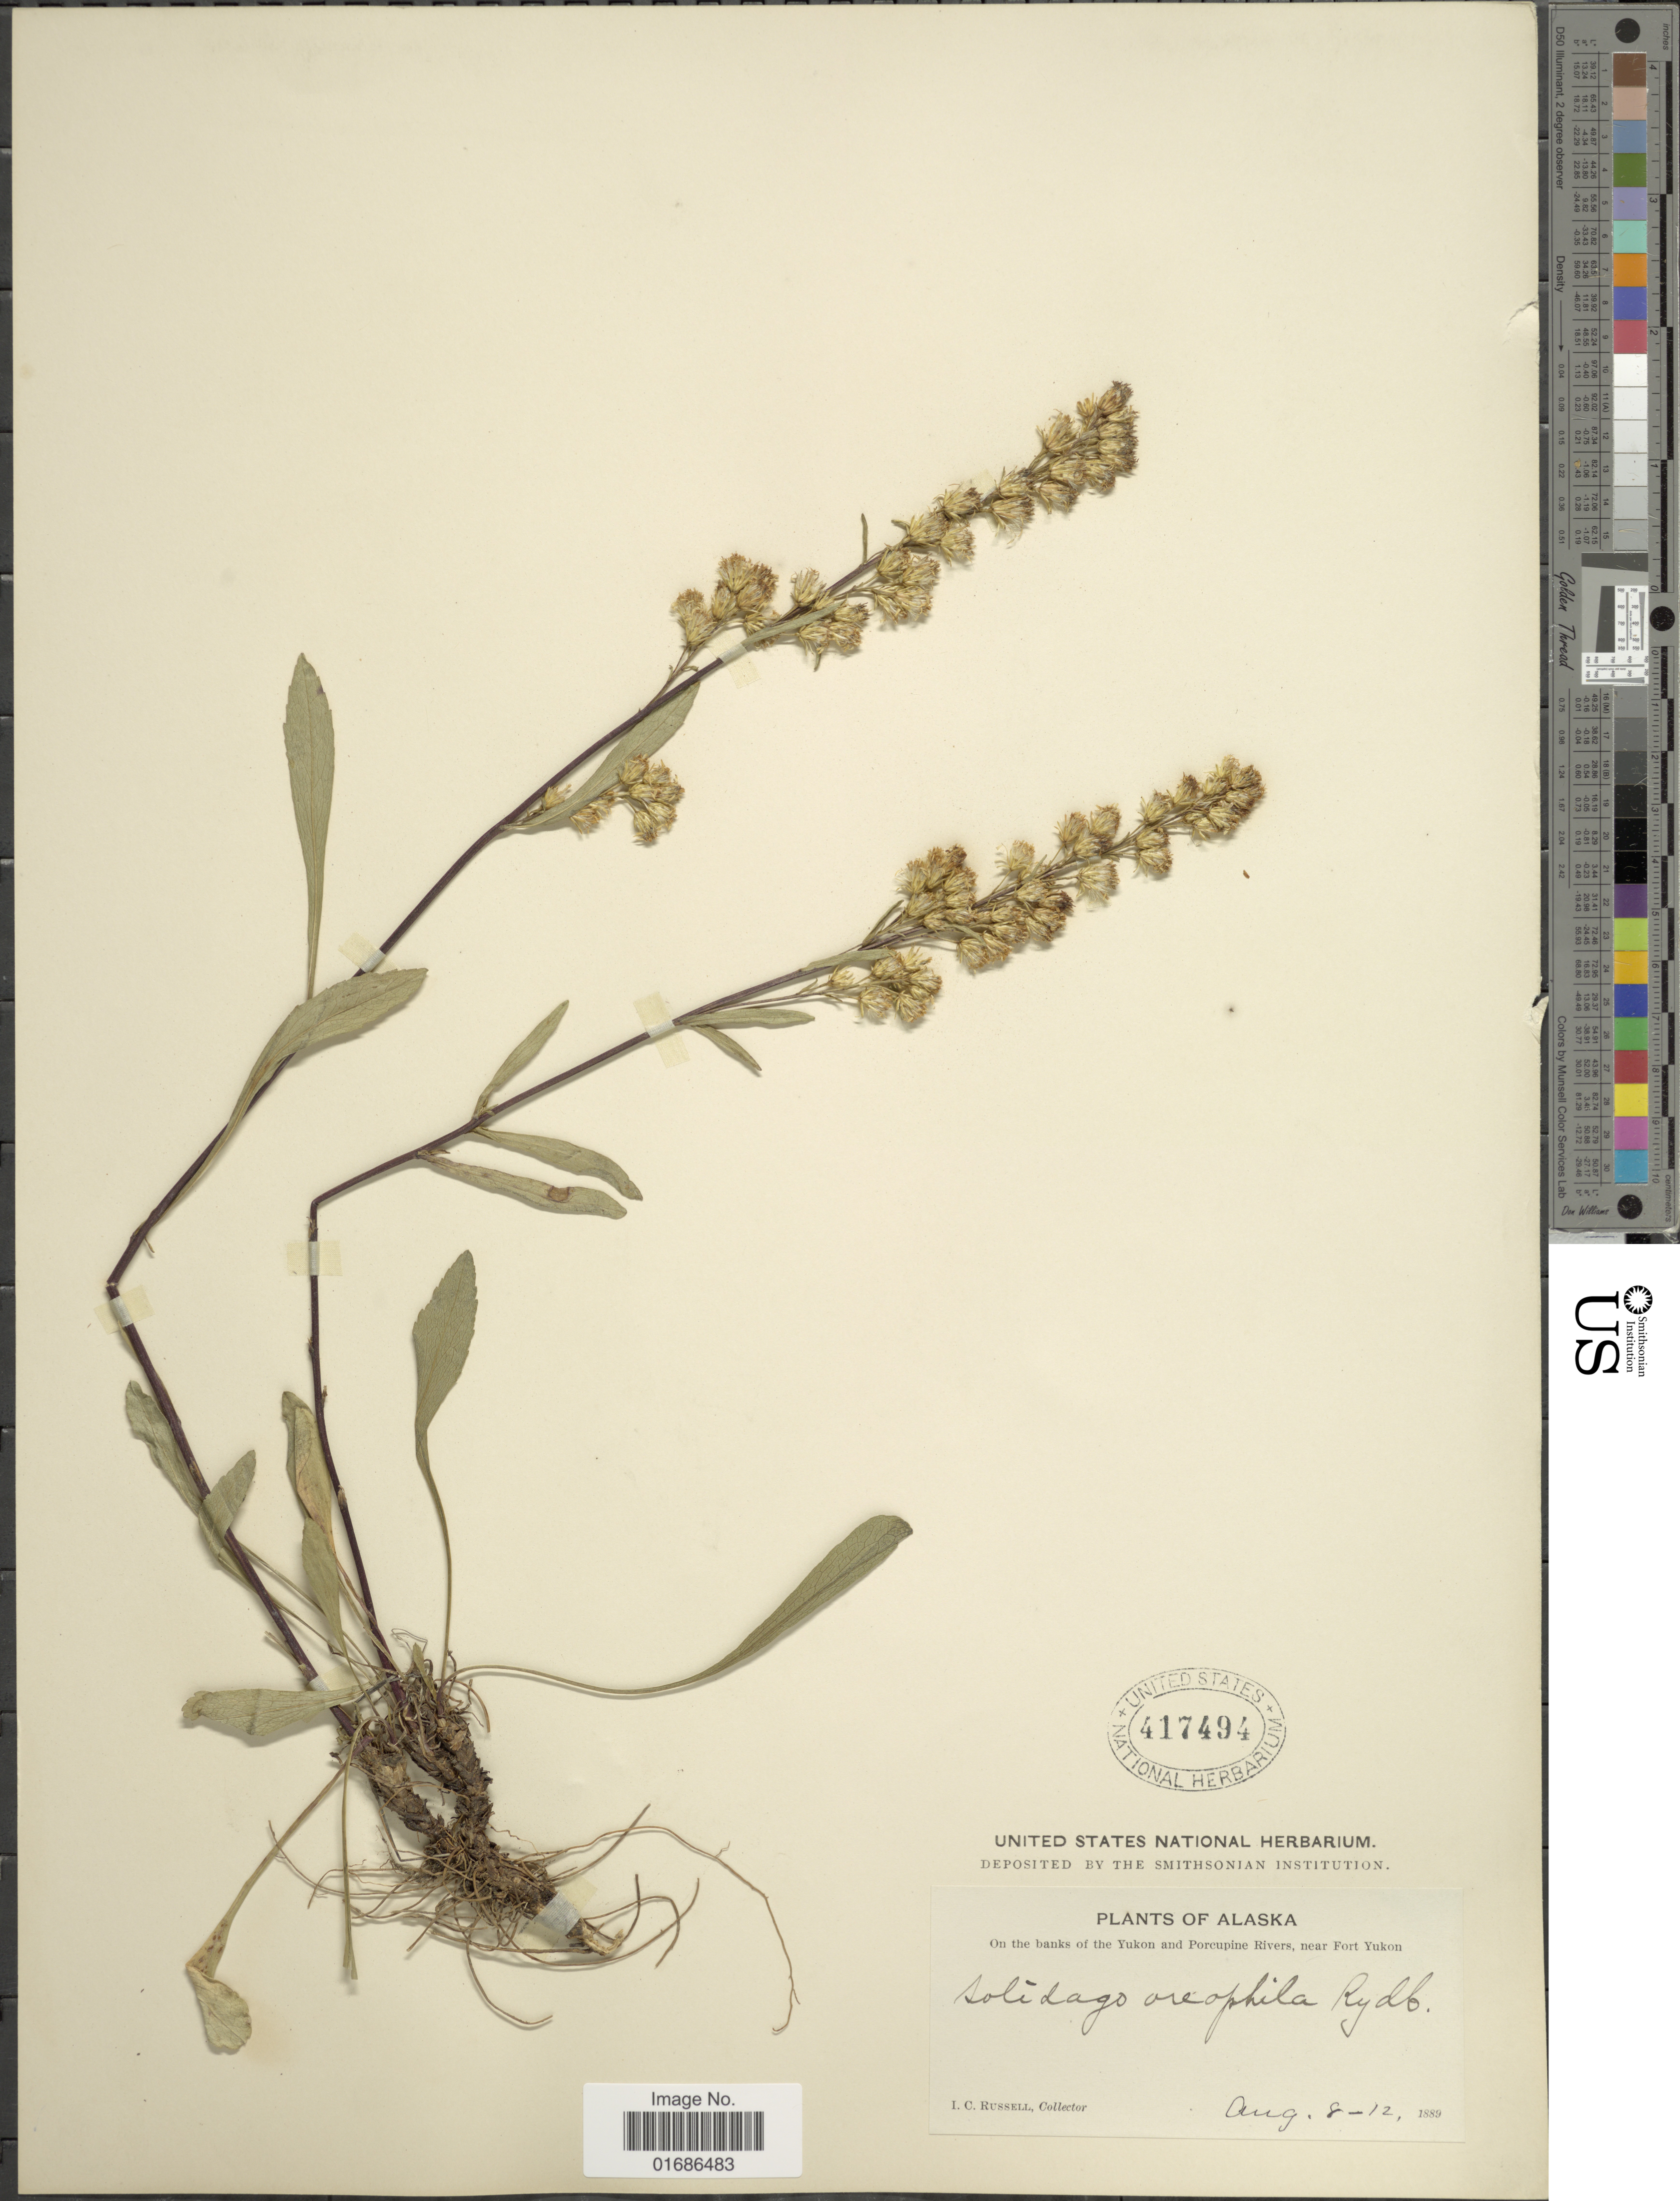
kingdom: Plantae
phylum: Tracheophyta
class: Magnoliopsida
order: Asterales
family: Asteraceae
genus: Solidago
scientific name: Solidago decumbens var. oreophila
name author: (Rydb.) Fernald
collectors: I. C. Russell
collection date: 1889-08-08/1889-08-12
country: United States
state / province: Alaska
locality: On the banks of the Yukon and Porcupine Rivers, near Fort Yukon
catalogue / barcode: US 417494